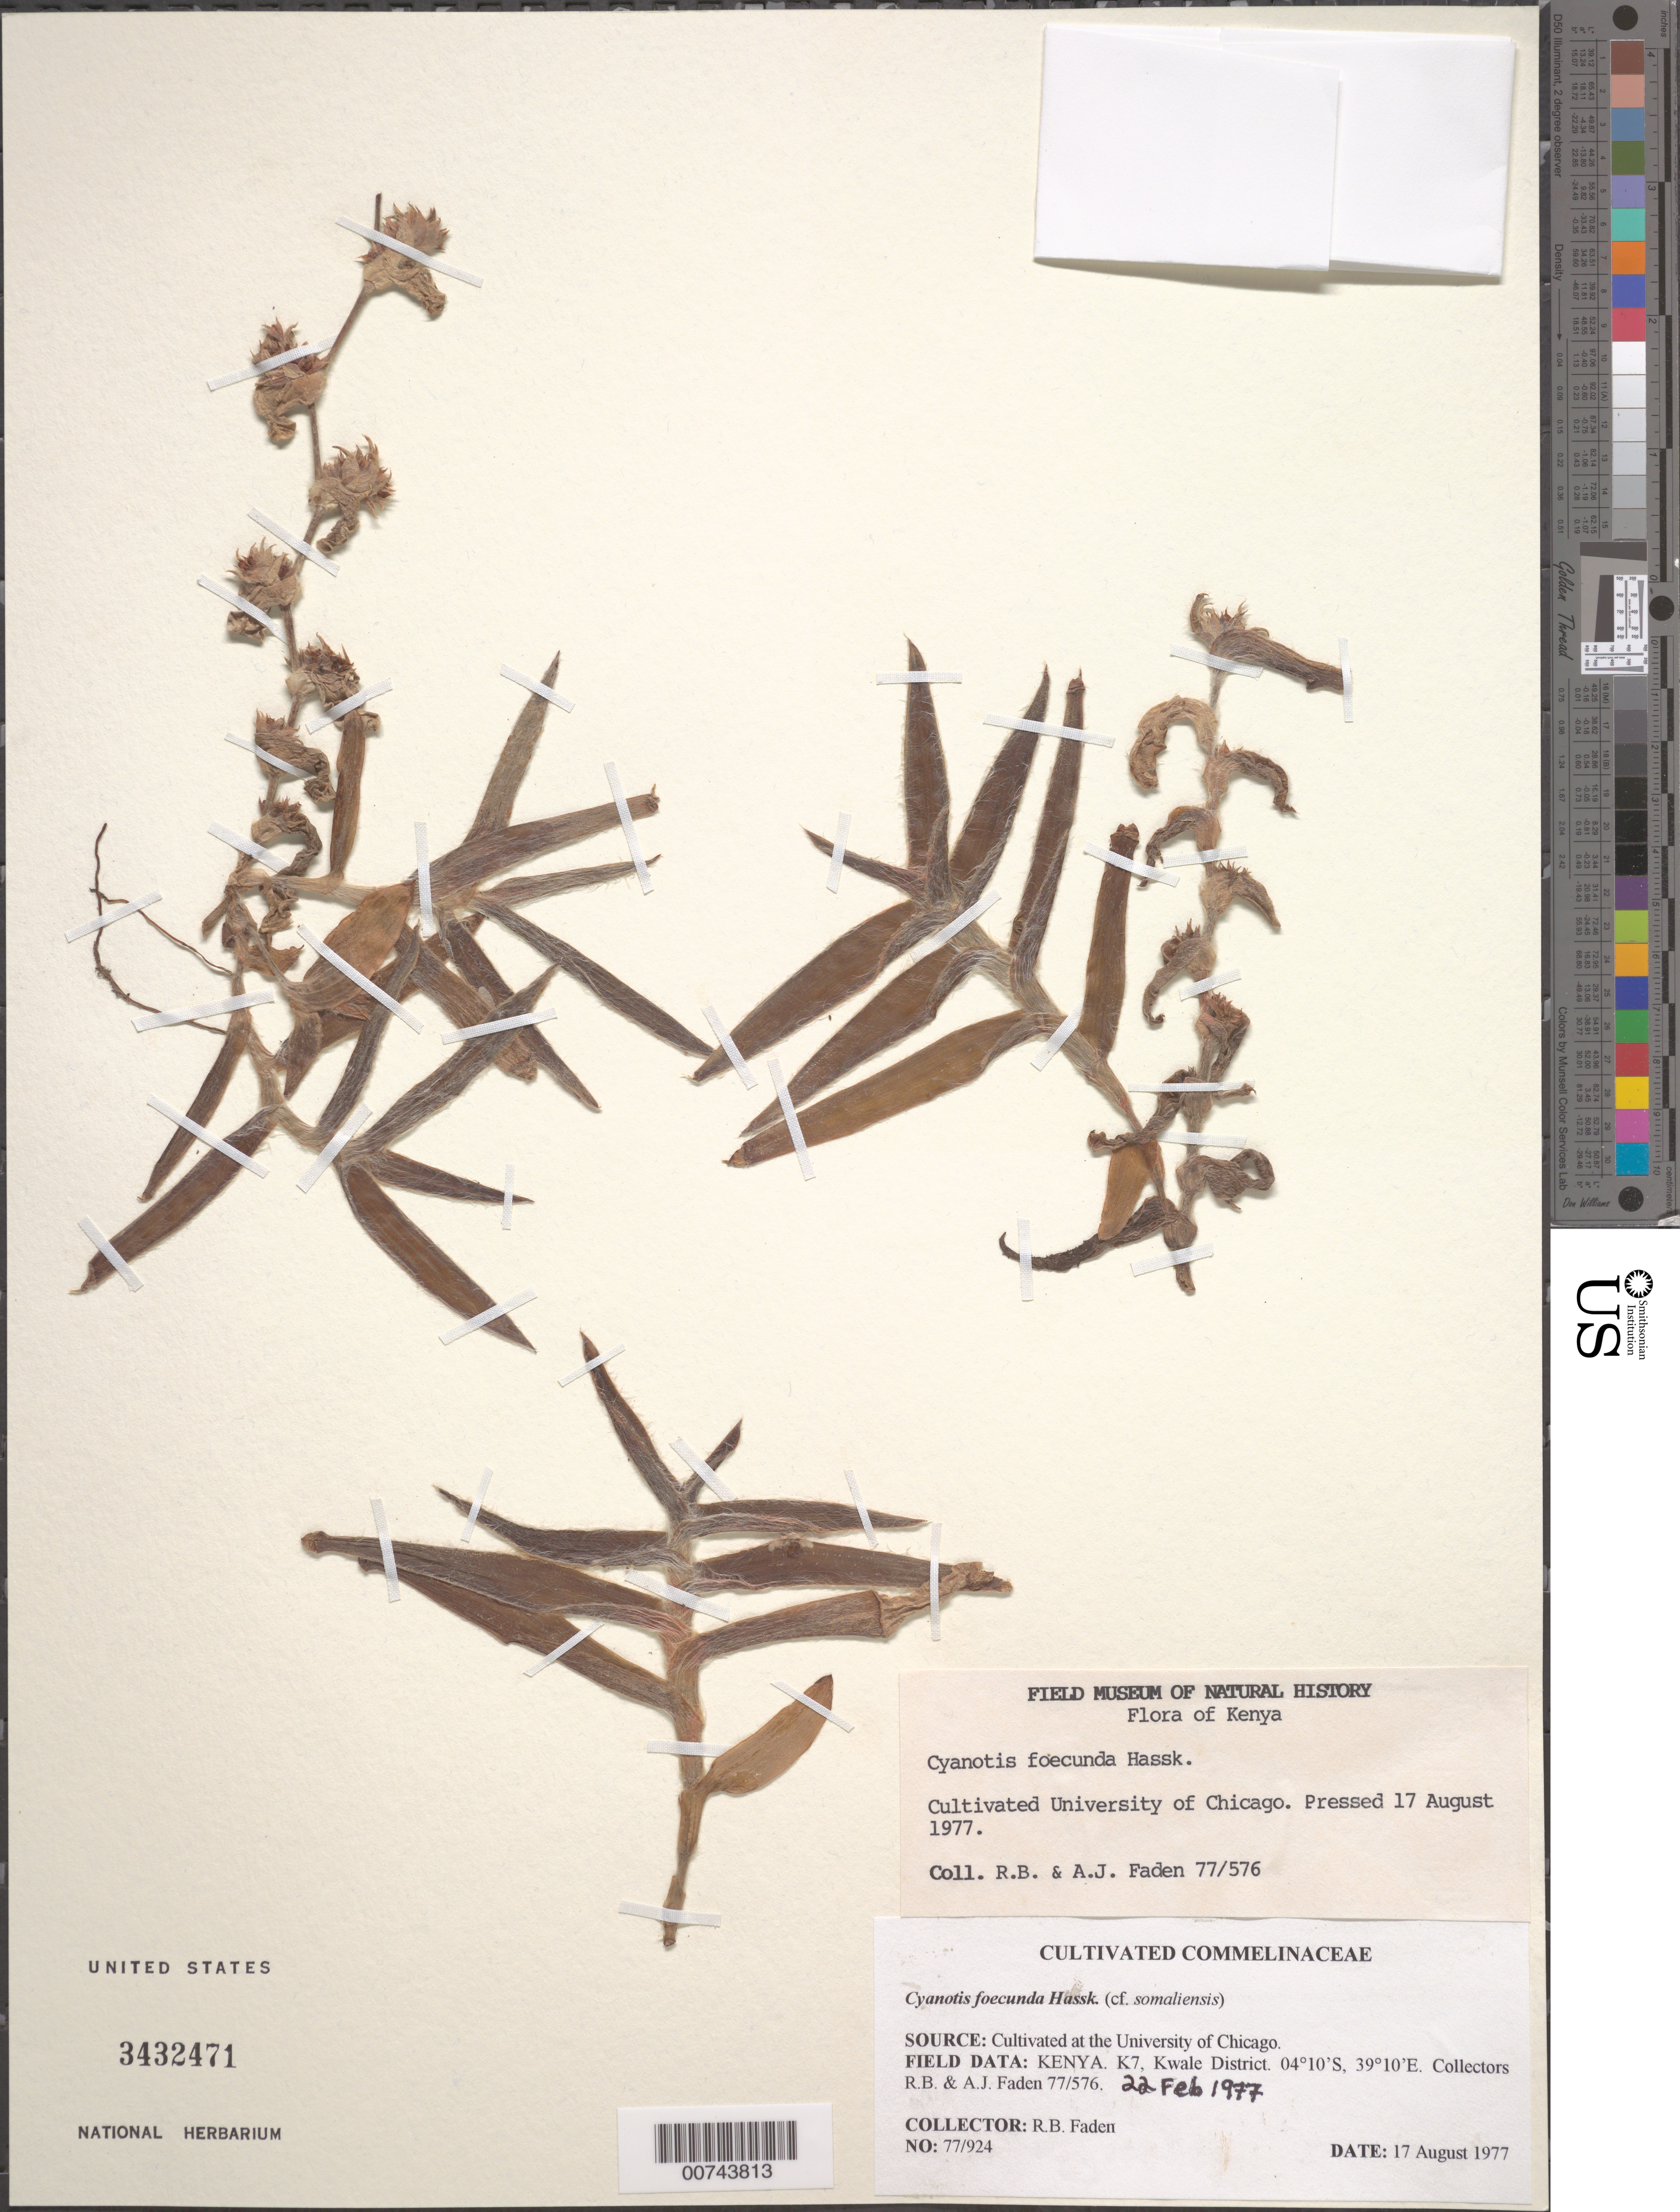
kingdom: Plantae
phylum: Tracheophyta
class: Liliopsida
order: Commelinales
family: Commelinaceae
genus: Cyanotis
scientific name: Cyanotis foecunda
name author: DC. ex Hassk.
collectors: R. B. Faden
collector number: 77/924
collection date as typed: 17 Aug 1977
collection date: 1977-08-17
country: United States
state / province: Illinois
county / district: Cook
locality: Chicago, University of Chicago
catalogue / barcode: US 3432471